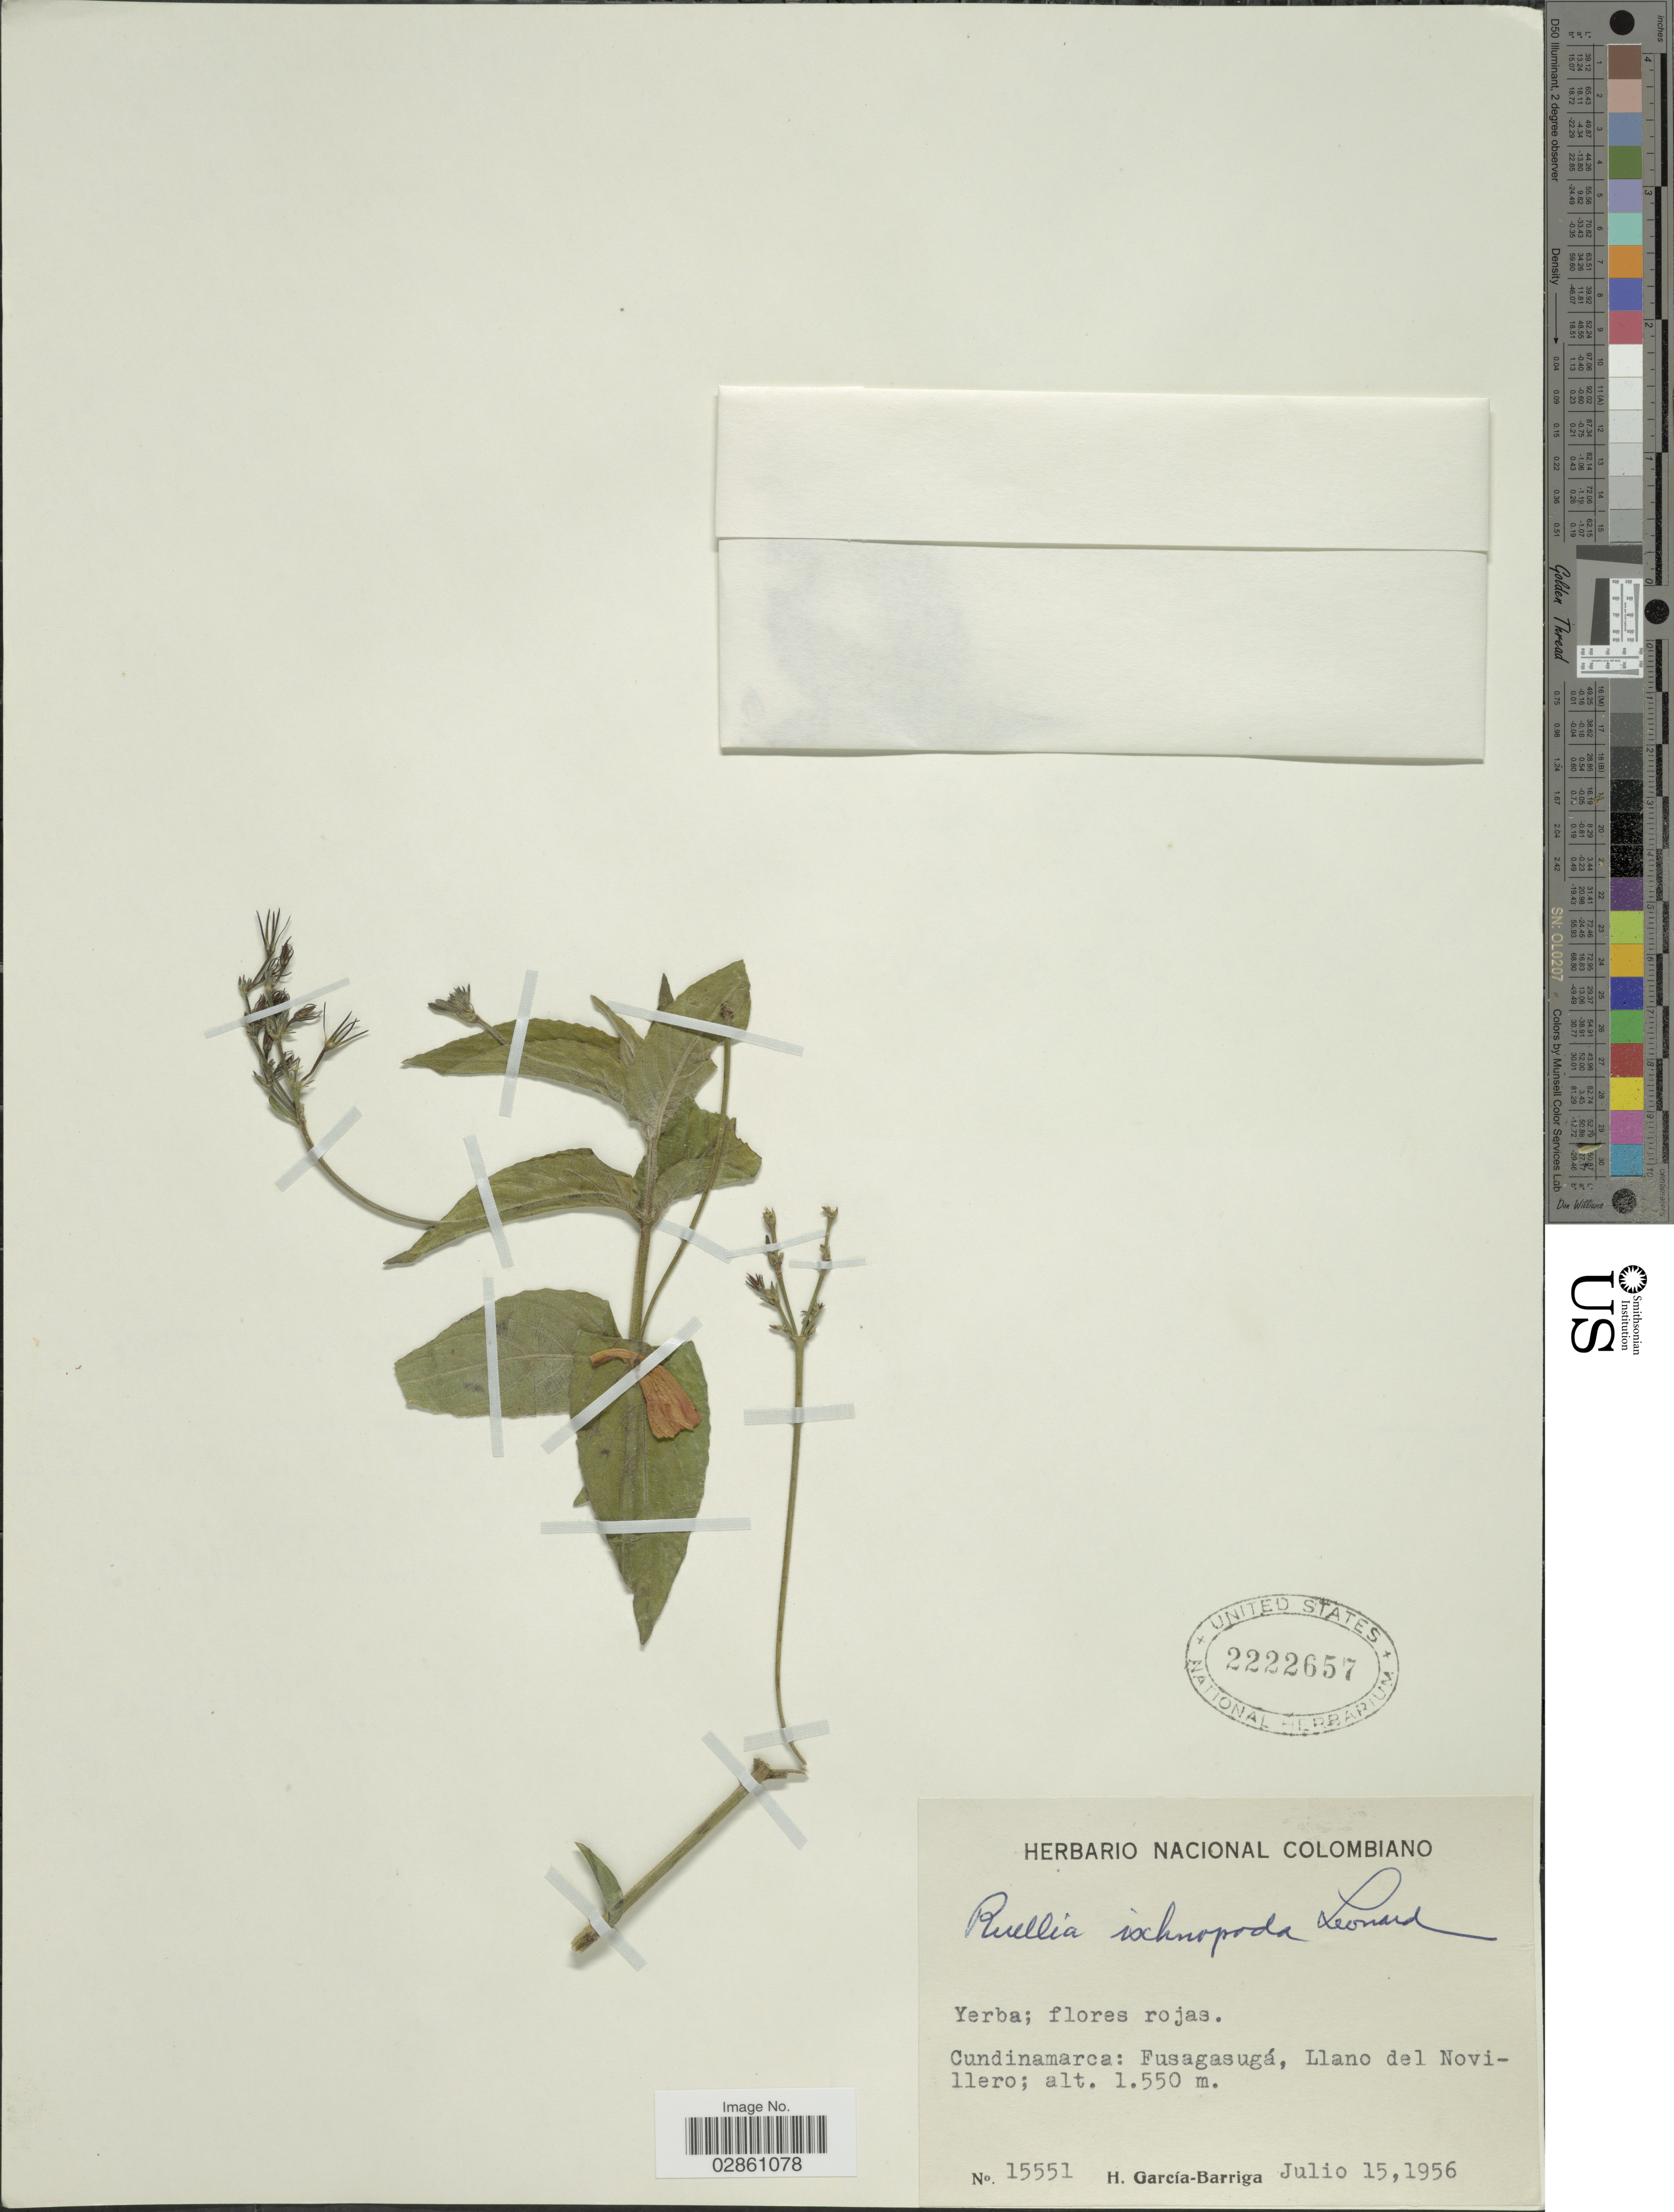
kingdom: Plantae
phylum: Tracheophyta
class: Magnoliopsida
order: Lamiales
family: Acanthaceae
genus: Ruellia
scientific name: Ruellia ischnopoda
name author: Leonard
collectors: H. García Barriga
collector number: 15551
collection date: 1956-07-15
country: Colombia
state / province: Cundinamarca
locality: Fusagasugá, Llano del Novillero.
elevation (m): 1550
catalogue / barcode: US 2222657